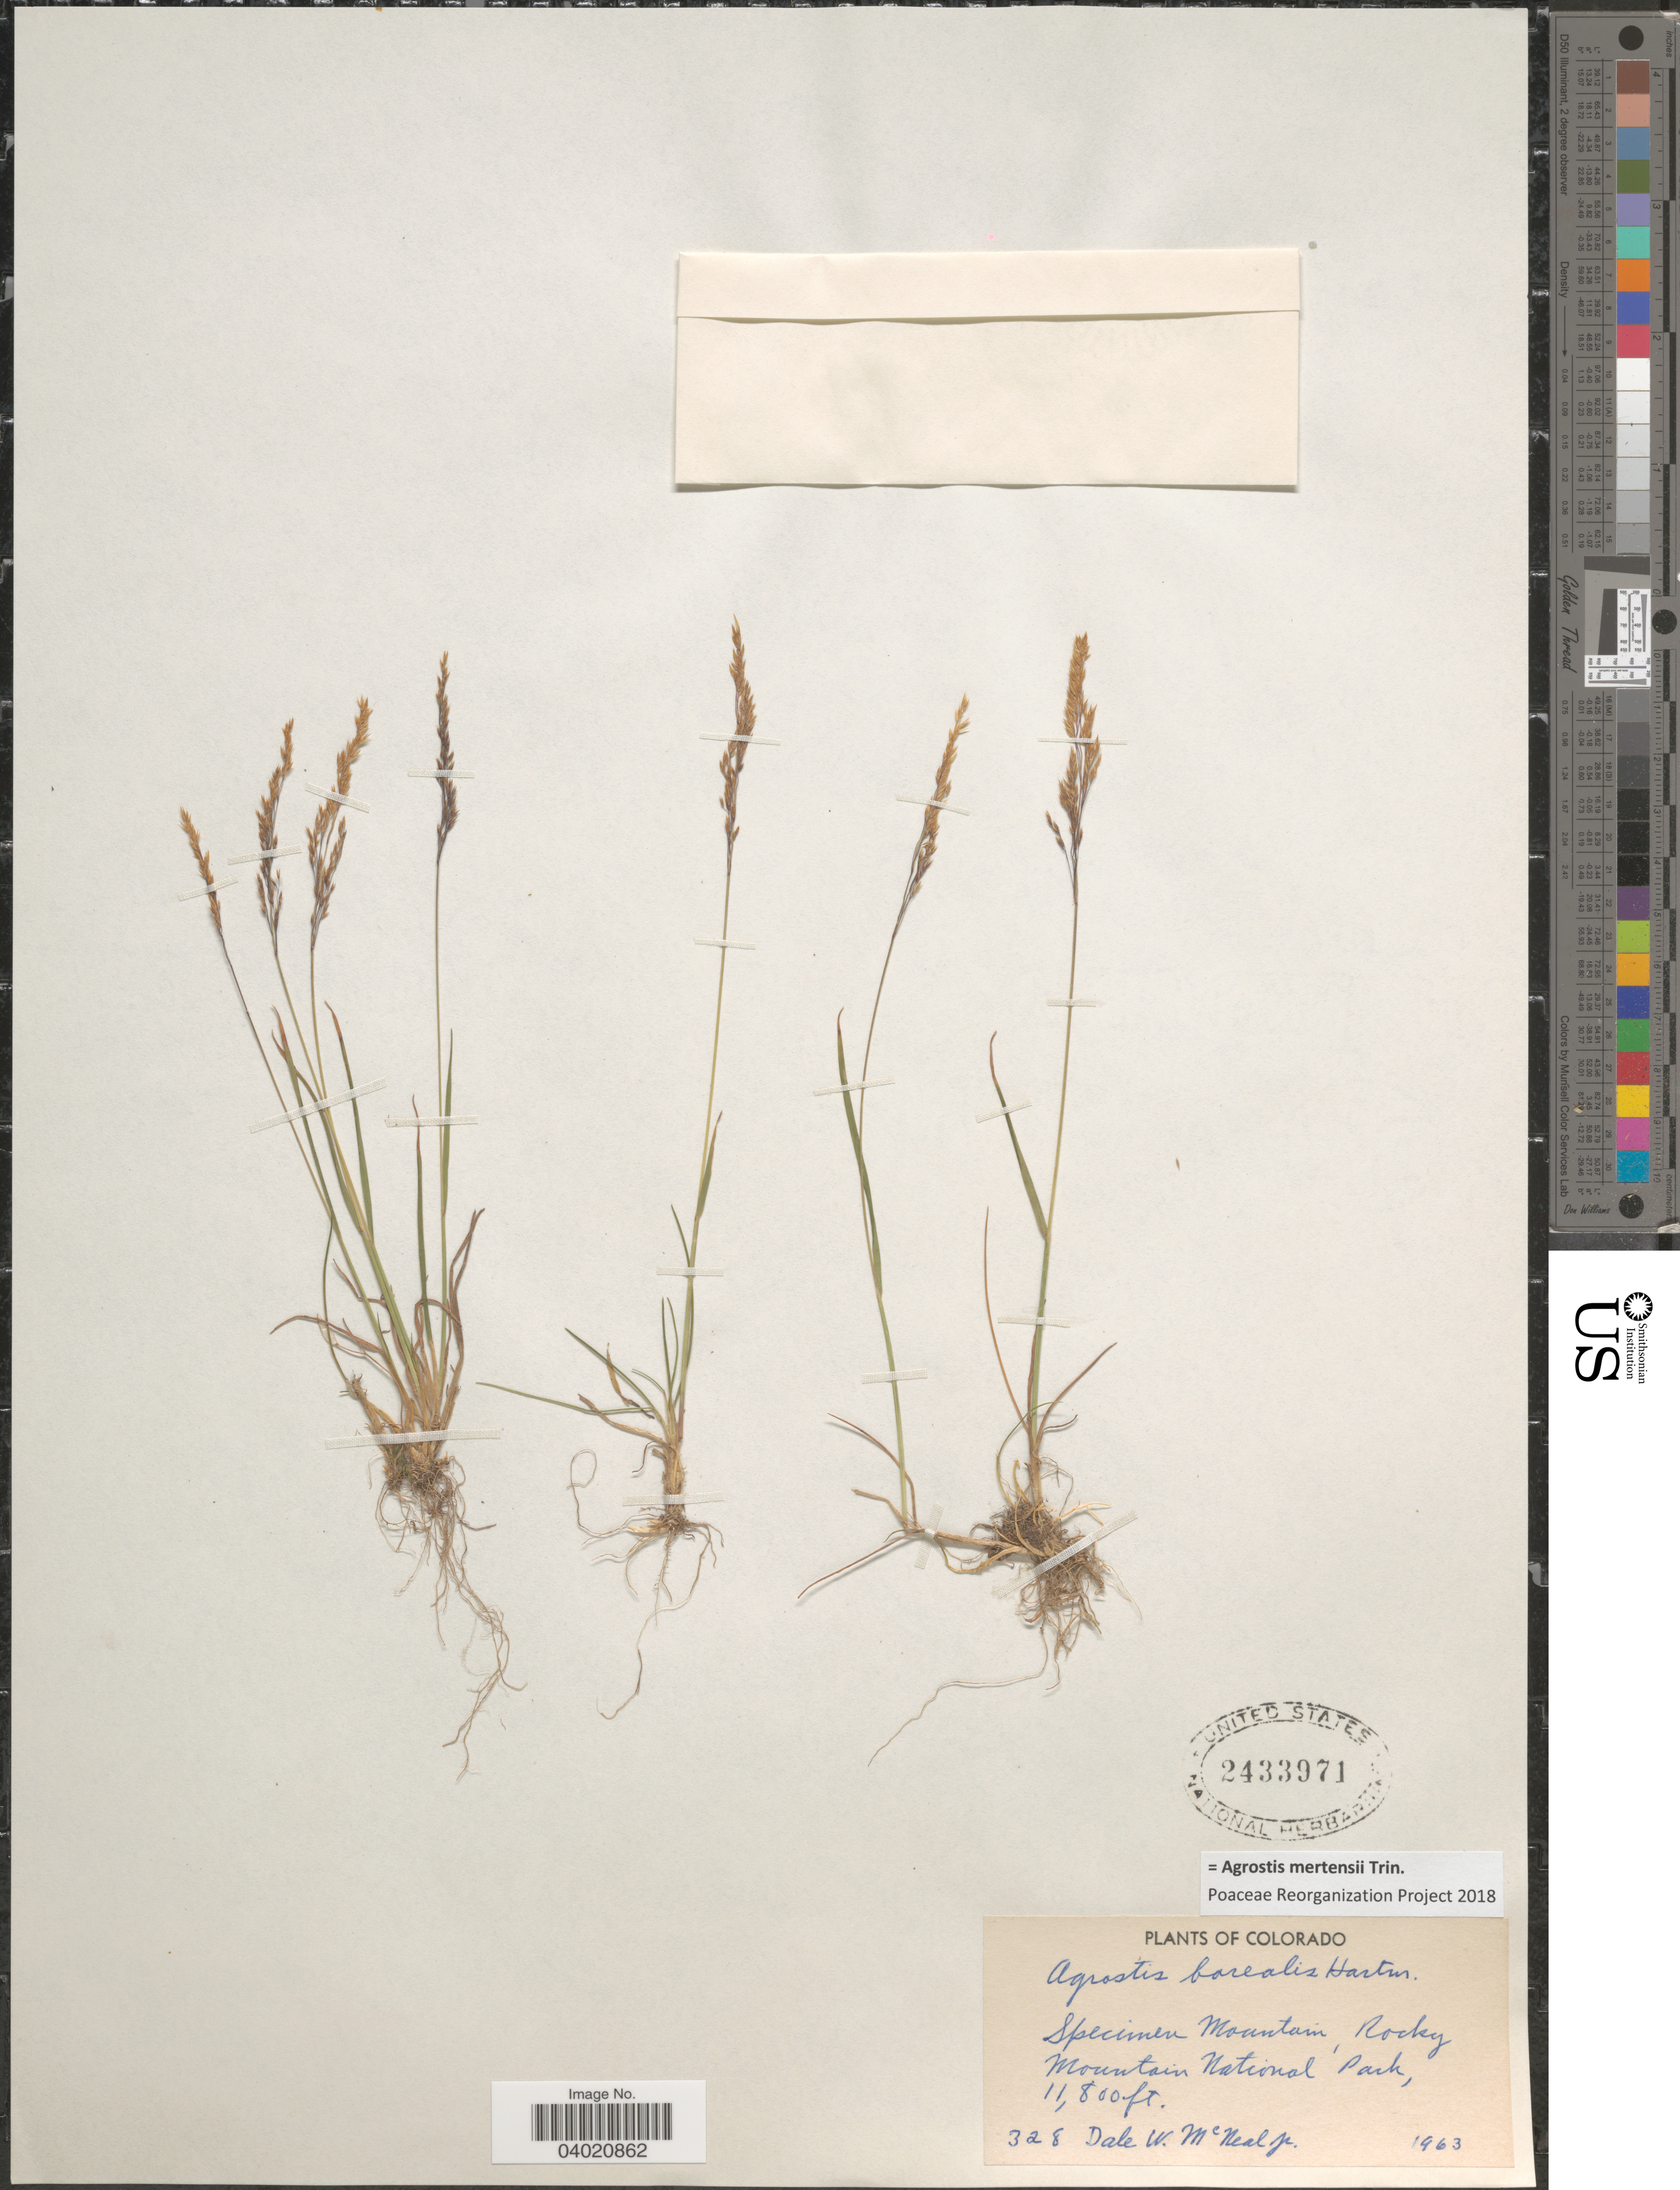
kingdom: Plantae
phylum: Tracheophyta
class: Liliopsida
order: Poales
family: Poaceae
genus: Agrostis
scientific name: Agrostis mertensii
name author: Trin.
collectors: D. W. McNeal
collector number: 328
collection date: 1963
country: United States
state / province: Colorado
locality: Specimen Mountain, Rocky Mountain National Park.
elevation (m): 3597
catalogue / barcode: US 2433971